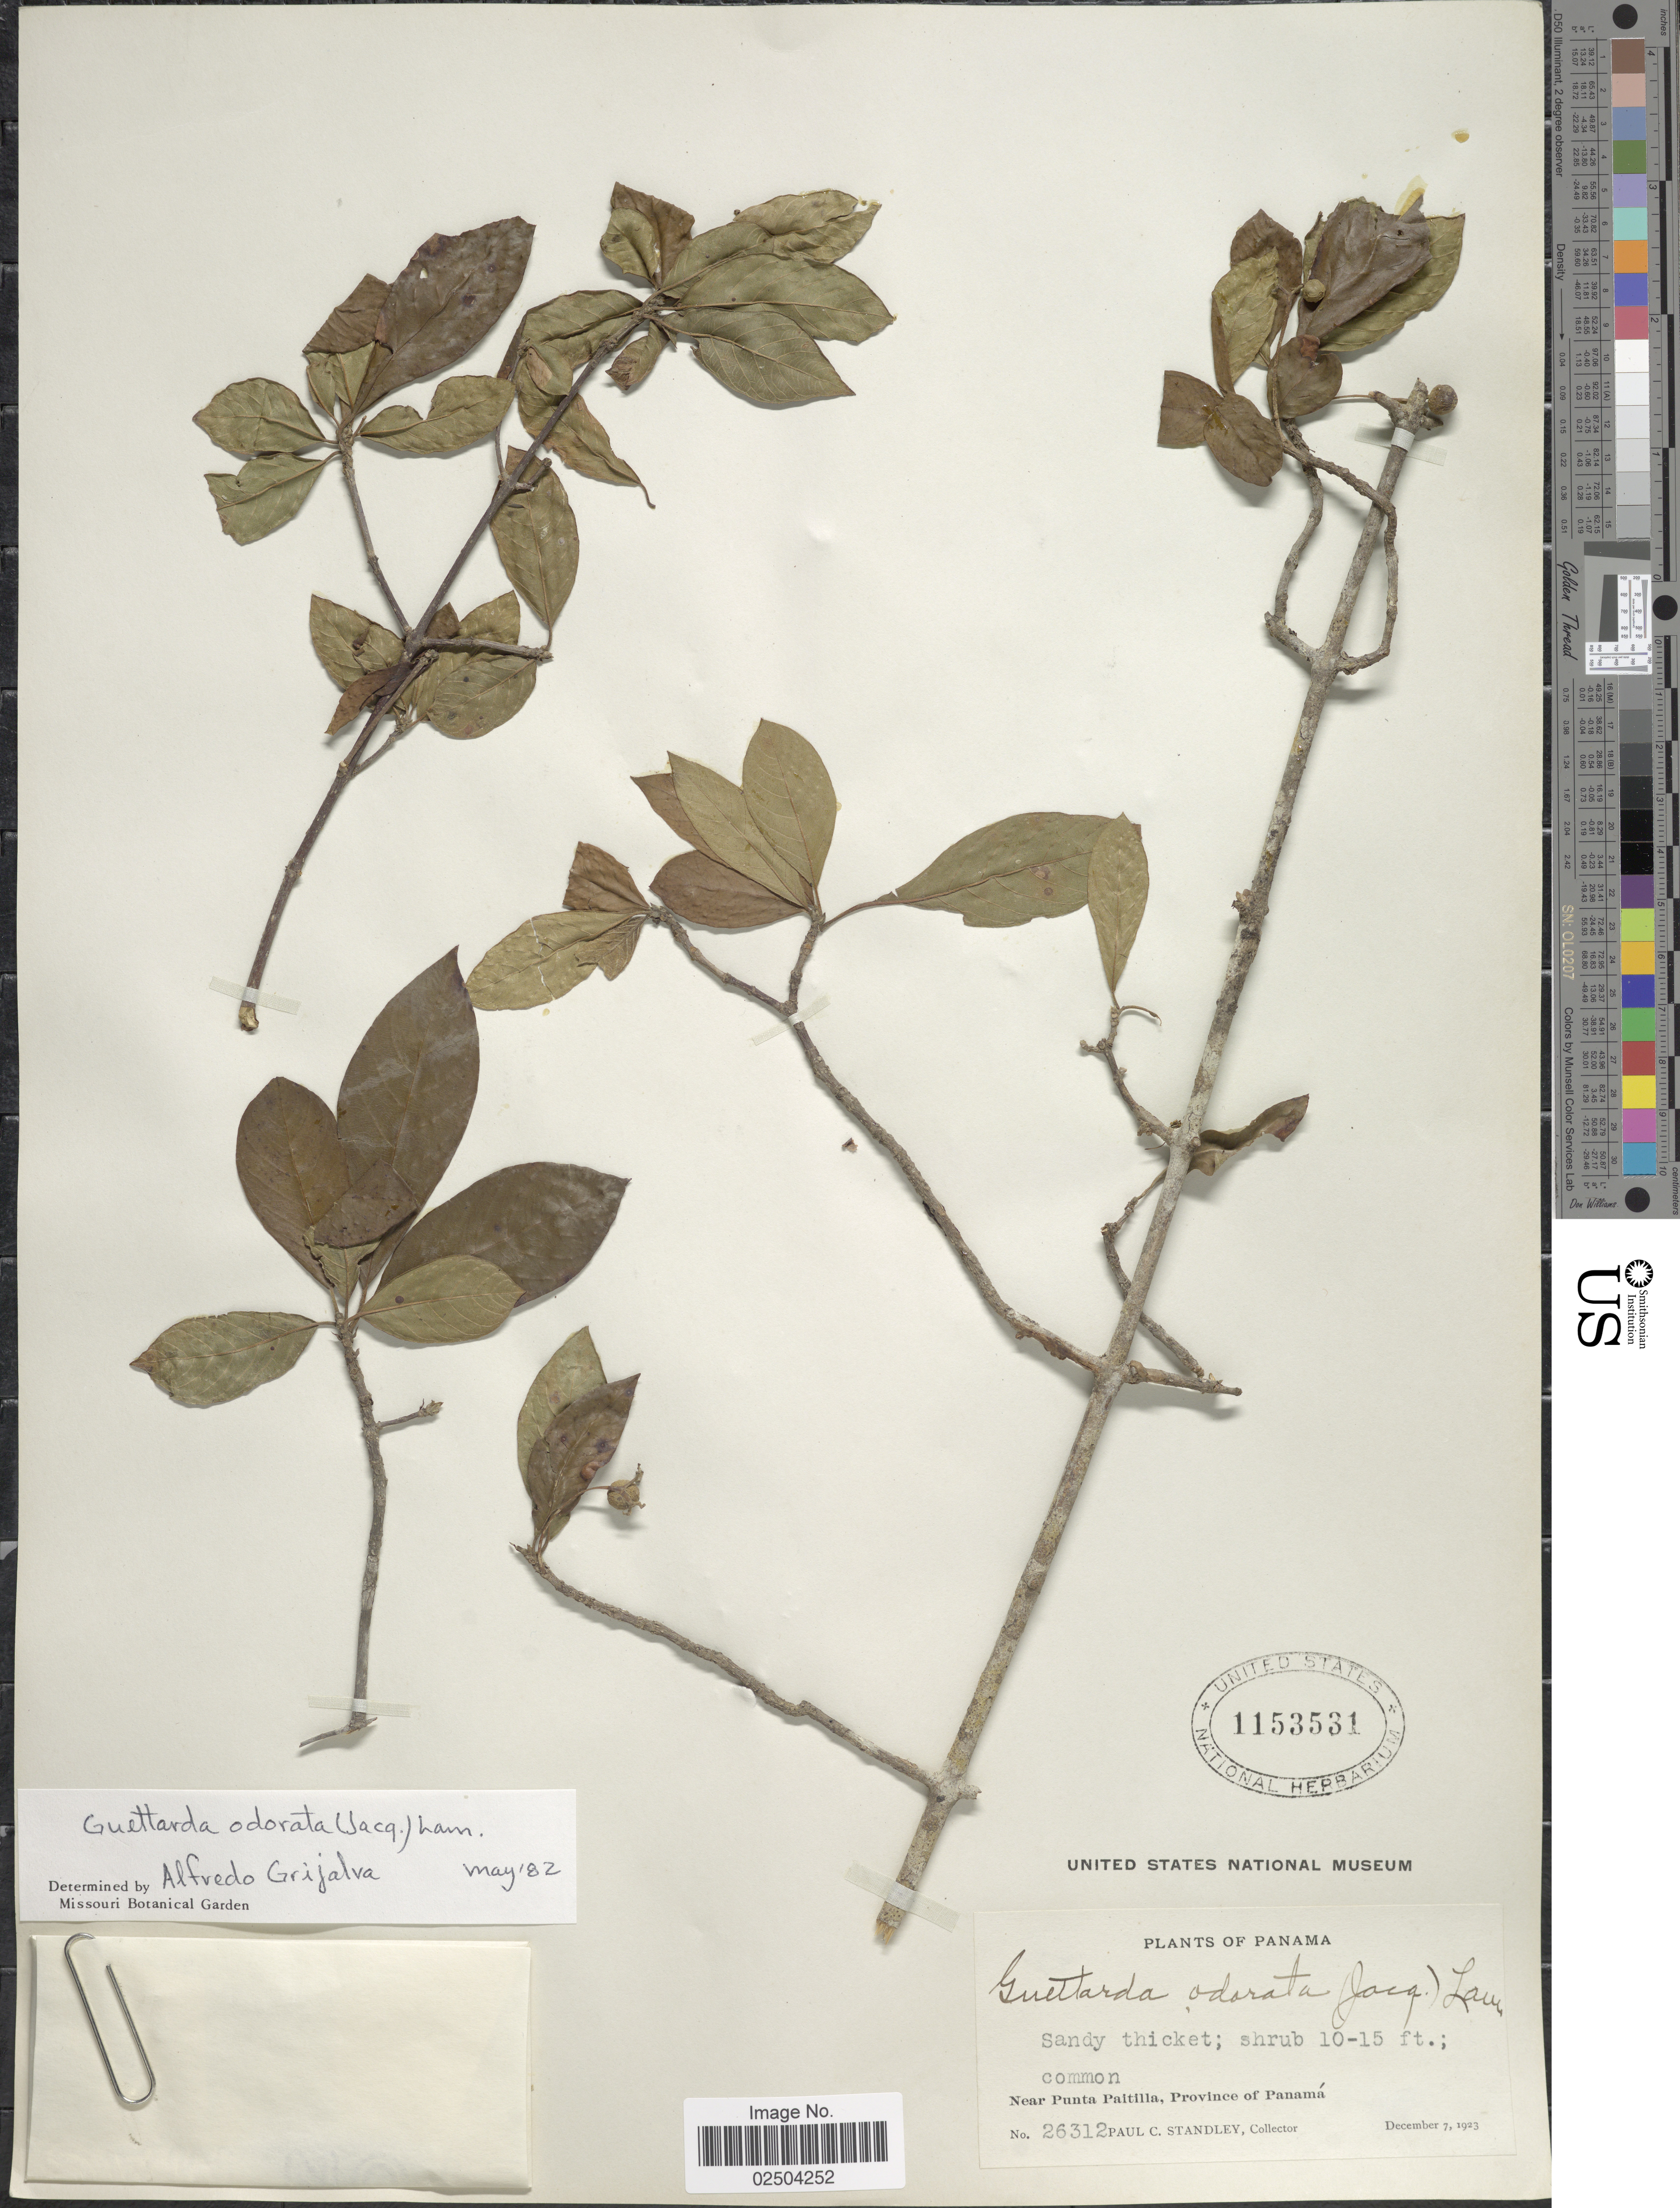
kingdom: Plantae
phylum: Tracheophyta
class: Magnoliopsida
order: Gentianales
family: Rubiaceae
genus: Guettarda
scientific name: Guettarda odorata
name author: (Jacq.) Lam.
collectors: P. C. Standley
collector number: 26312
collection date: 1923-12-07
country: Panama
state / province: Panamá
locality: Near Punta Paitilla, Province of Panama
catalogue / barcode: US 1153531